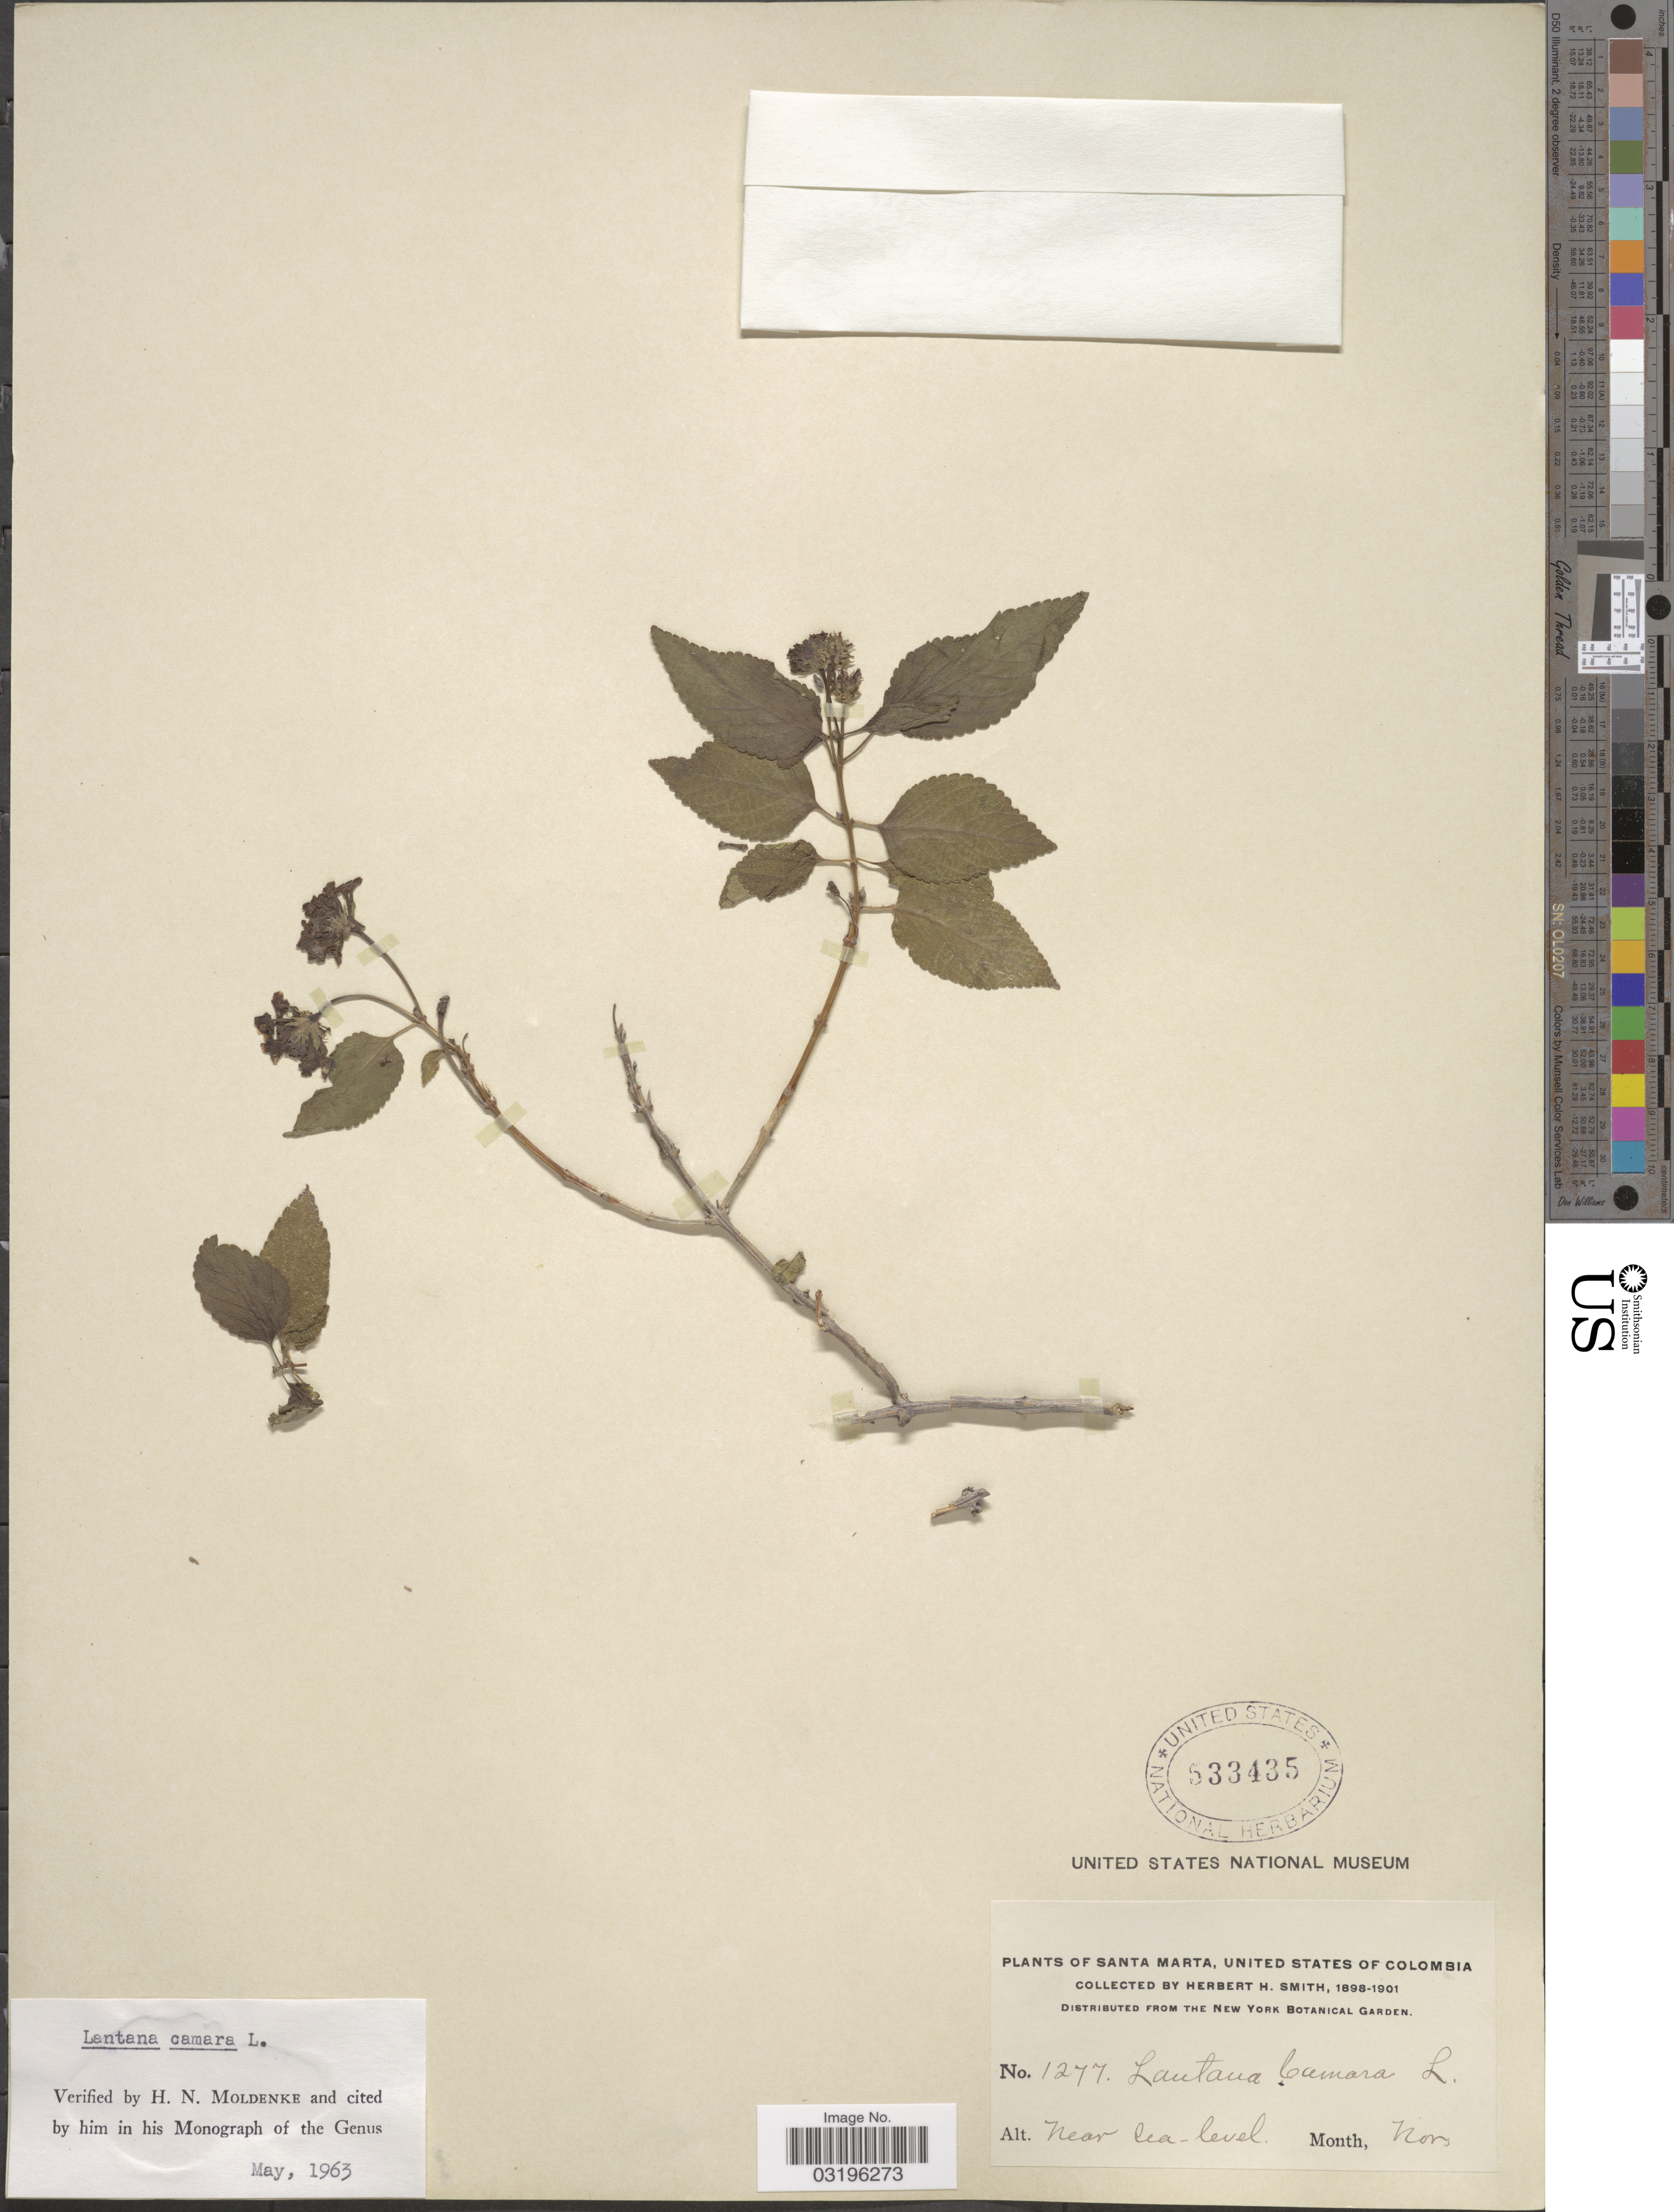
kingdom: Plantae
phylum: Tracheophyta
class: Magnoliopsida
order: Lamiales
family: Verbenaceae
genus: Lantana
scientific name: Lantana camara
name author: L.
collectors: Herbert H. Smith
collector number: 1277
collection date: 1898-11/1901-11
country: Colombia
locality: Santa Marta. United States of Colombia.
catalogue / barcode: US 533435